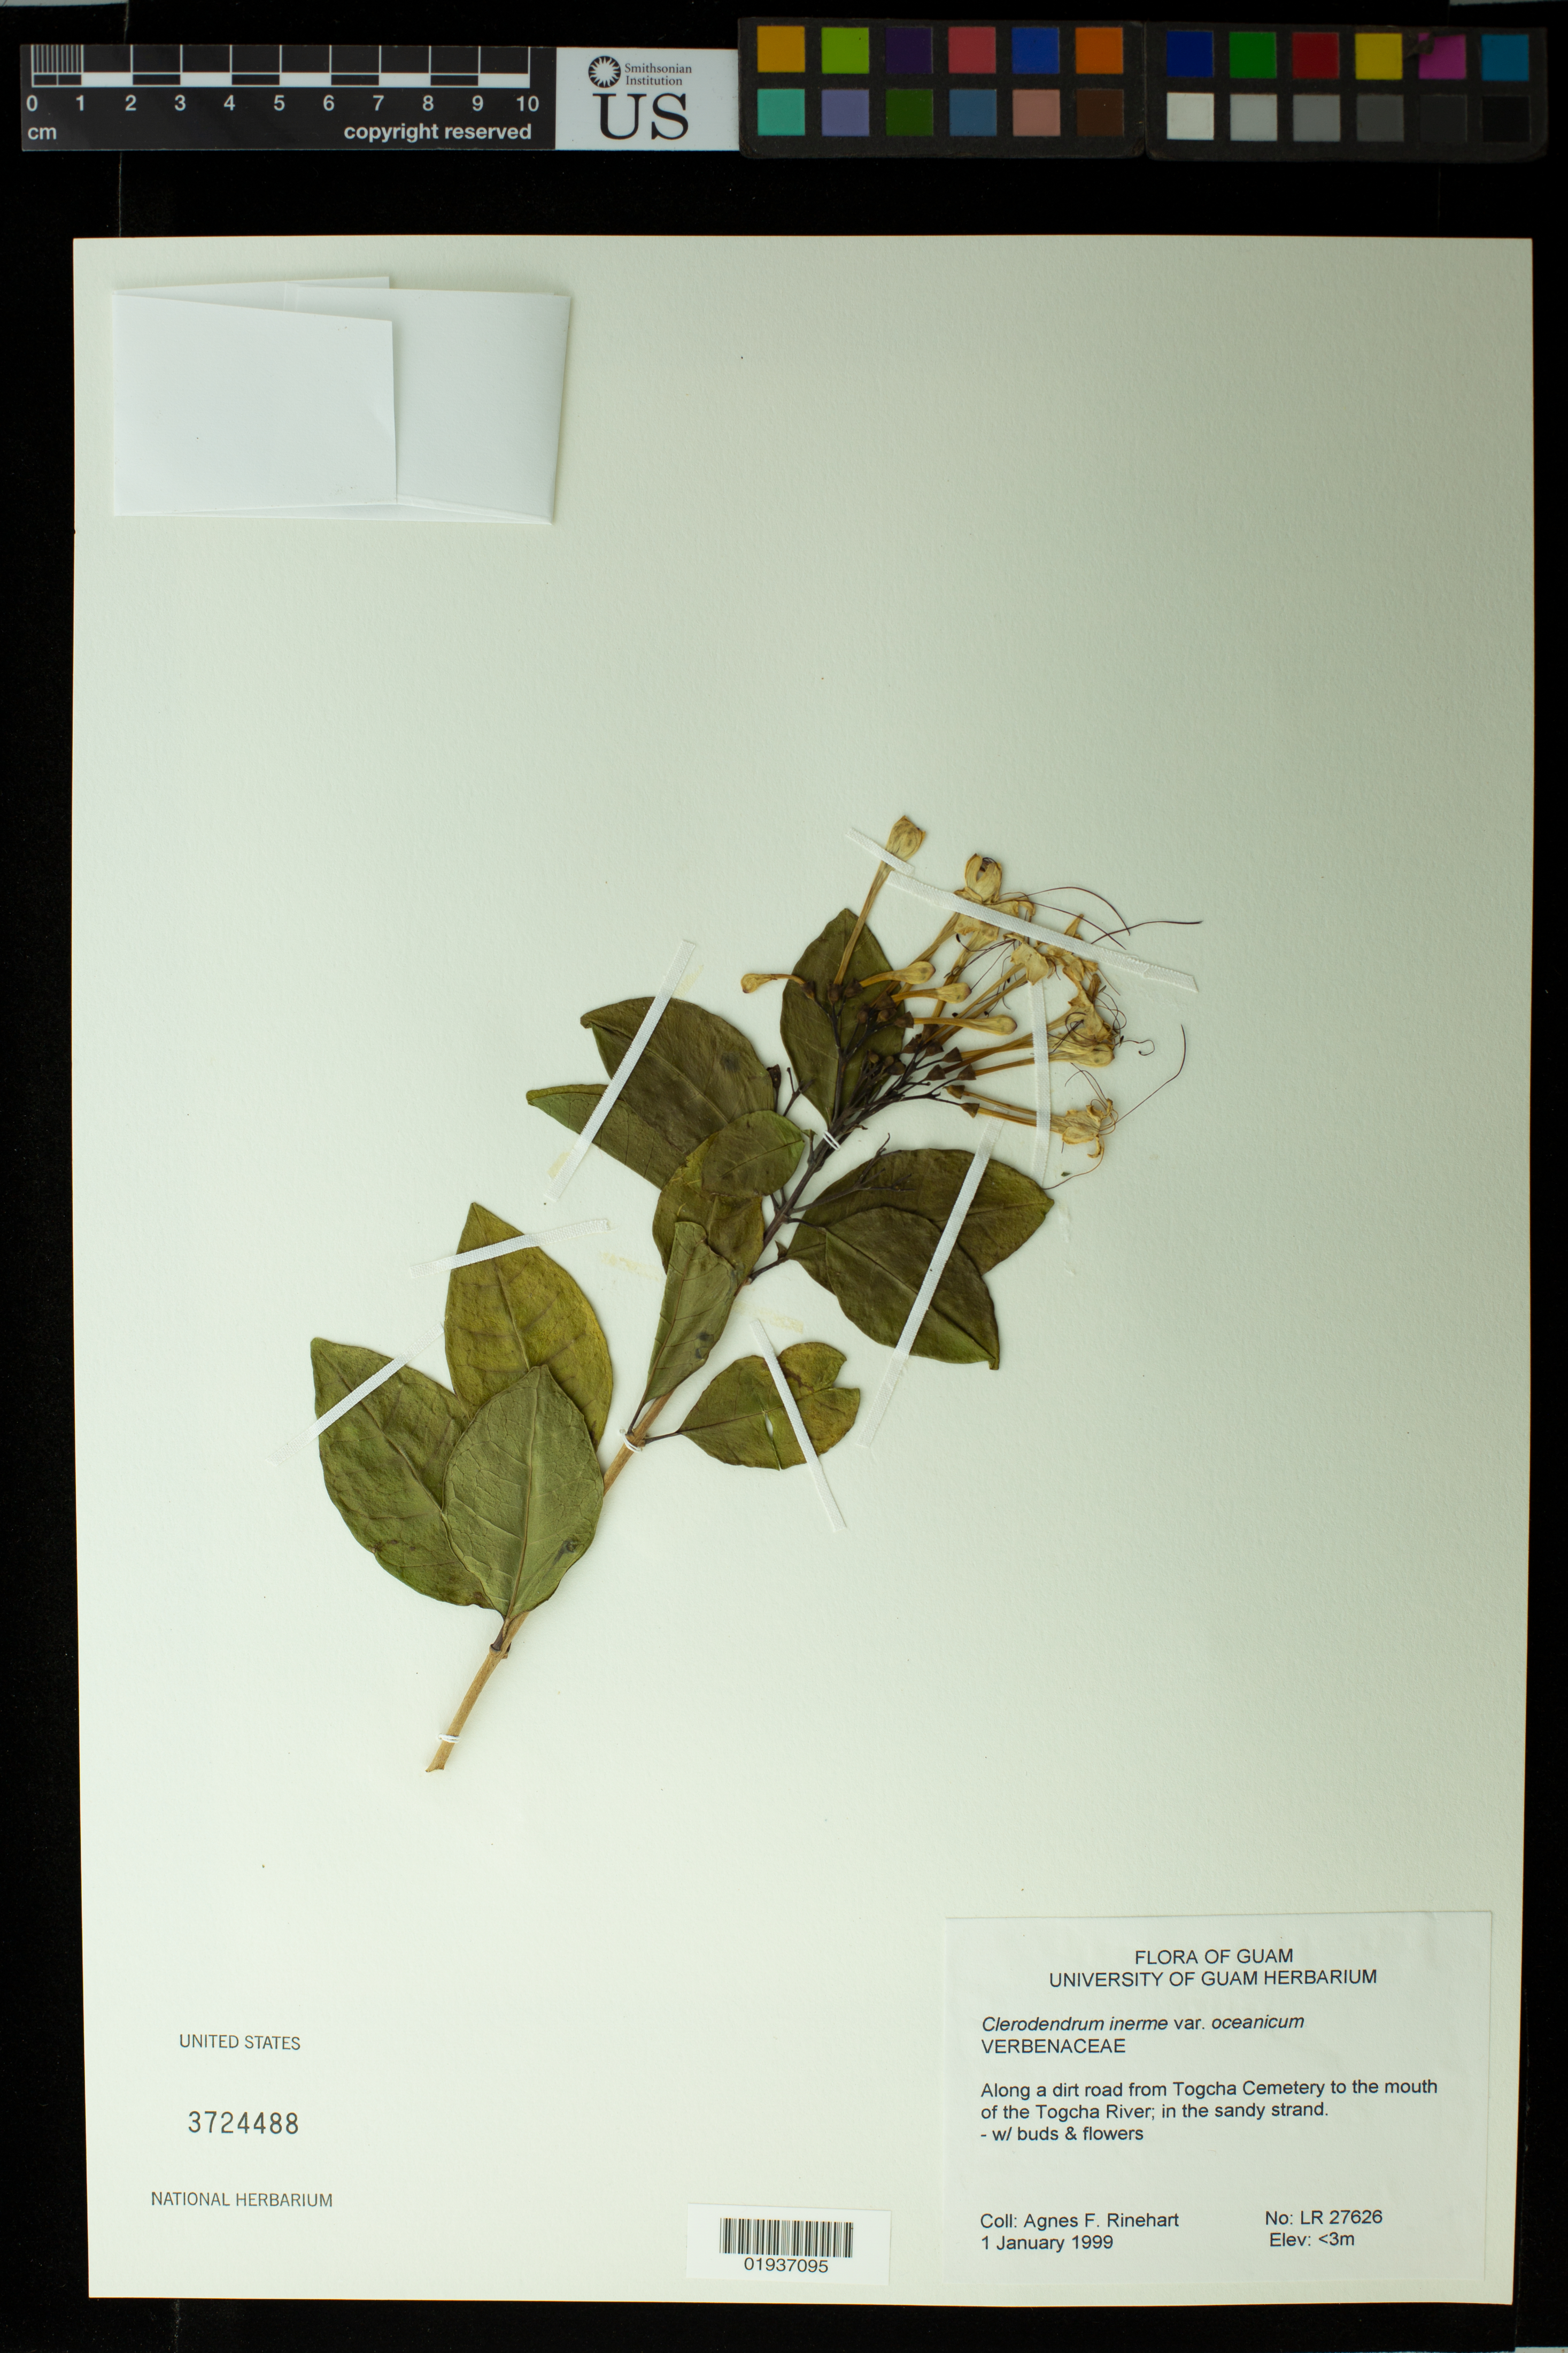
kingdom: Plantae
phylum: Tracheophyta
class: Magnoliopsida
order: Lamiales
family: Lamiaceae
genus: Clerodendrum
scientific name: Clerodendrum inerme var. oceanicum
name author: A. Gray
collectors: A. Rinehart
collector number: LR27626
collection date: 1999-01-01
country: U.S. Administered Pacific Islands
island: Guam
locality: Guam, Along dirt road from Togcha Cemetery to the mouth of the Togcha River, in the sandy strand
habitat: Sandy strand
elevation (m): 0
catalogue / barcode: US 3724488